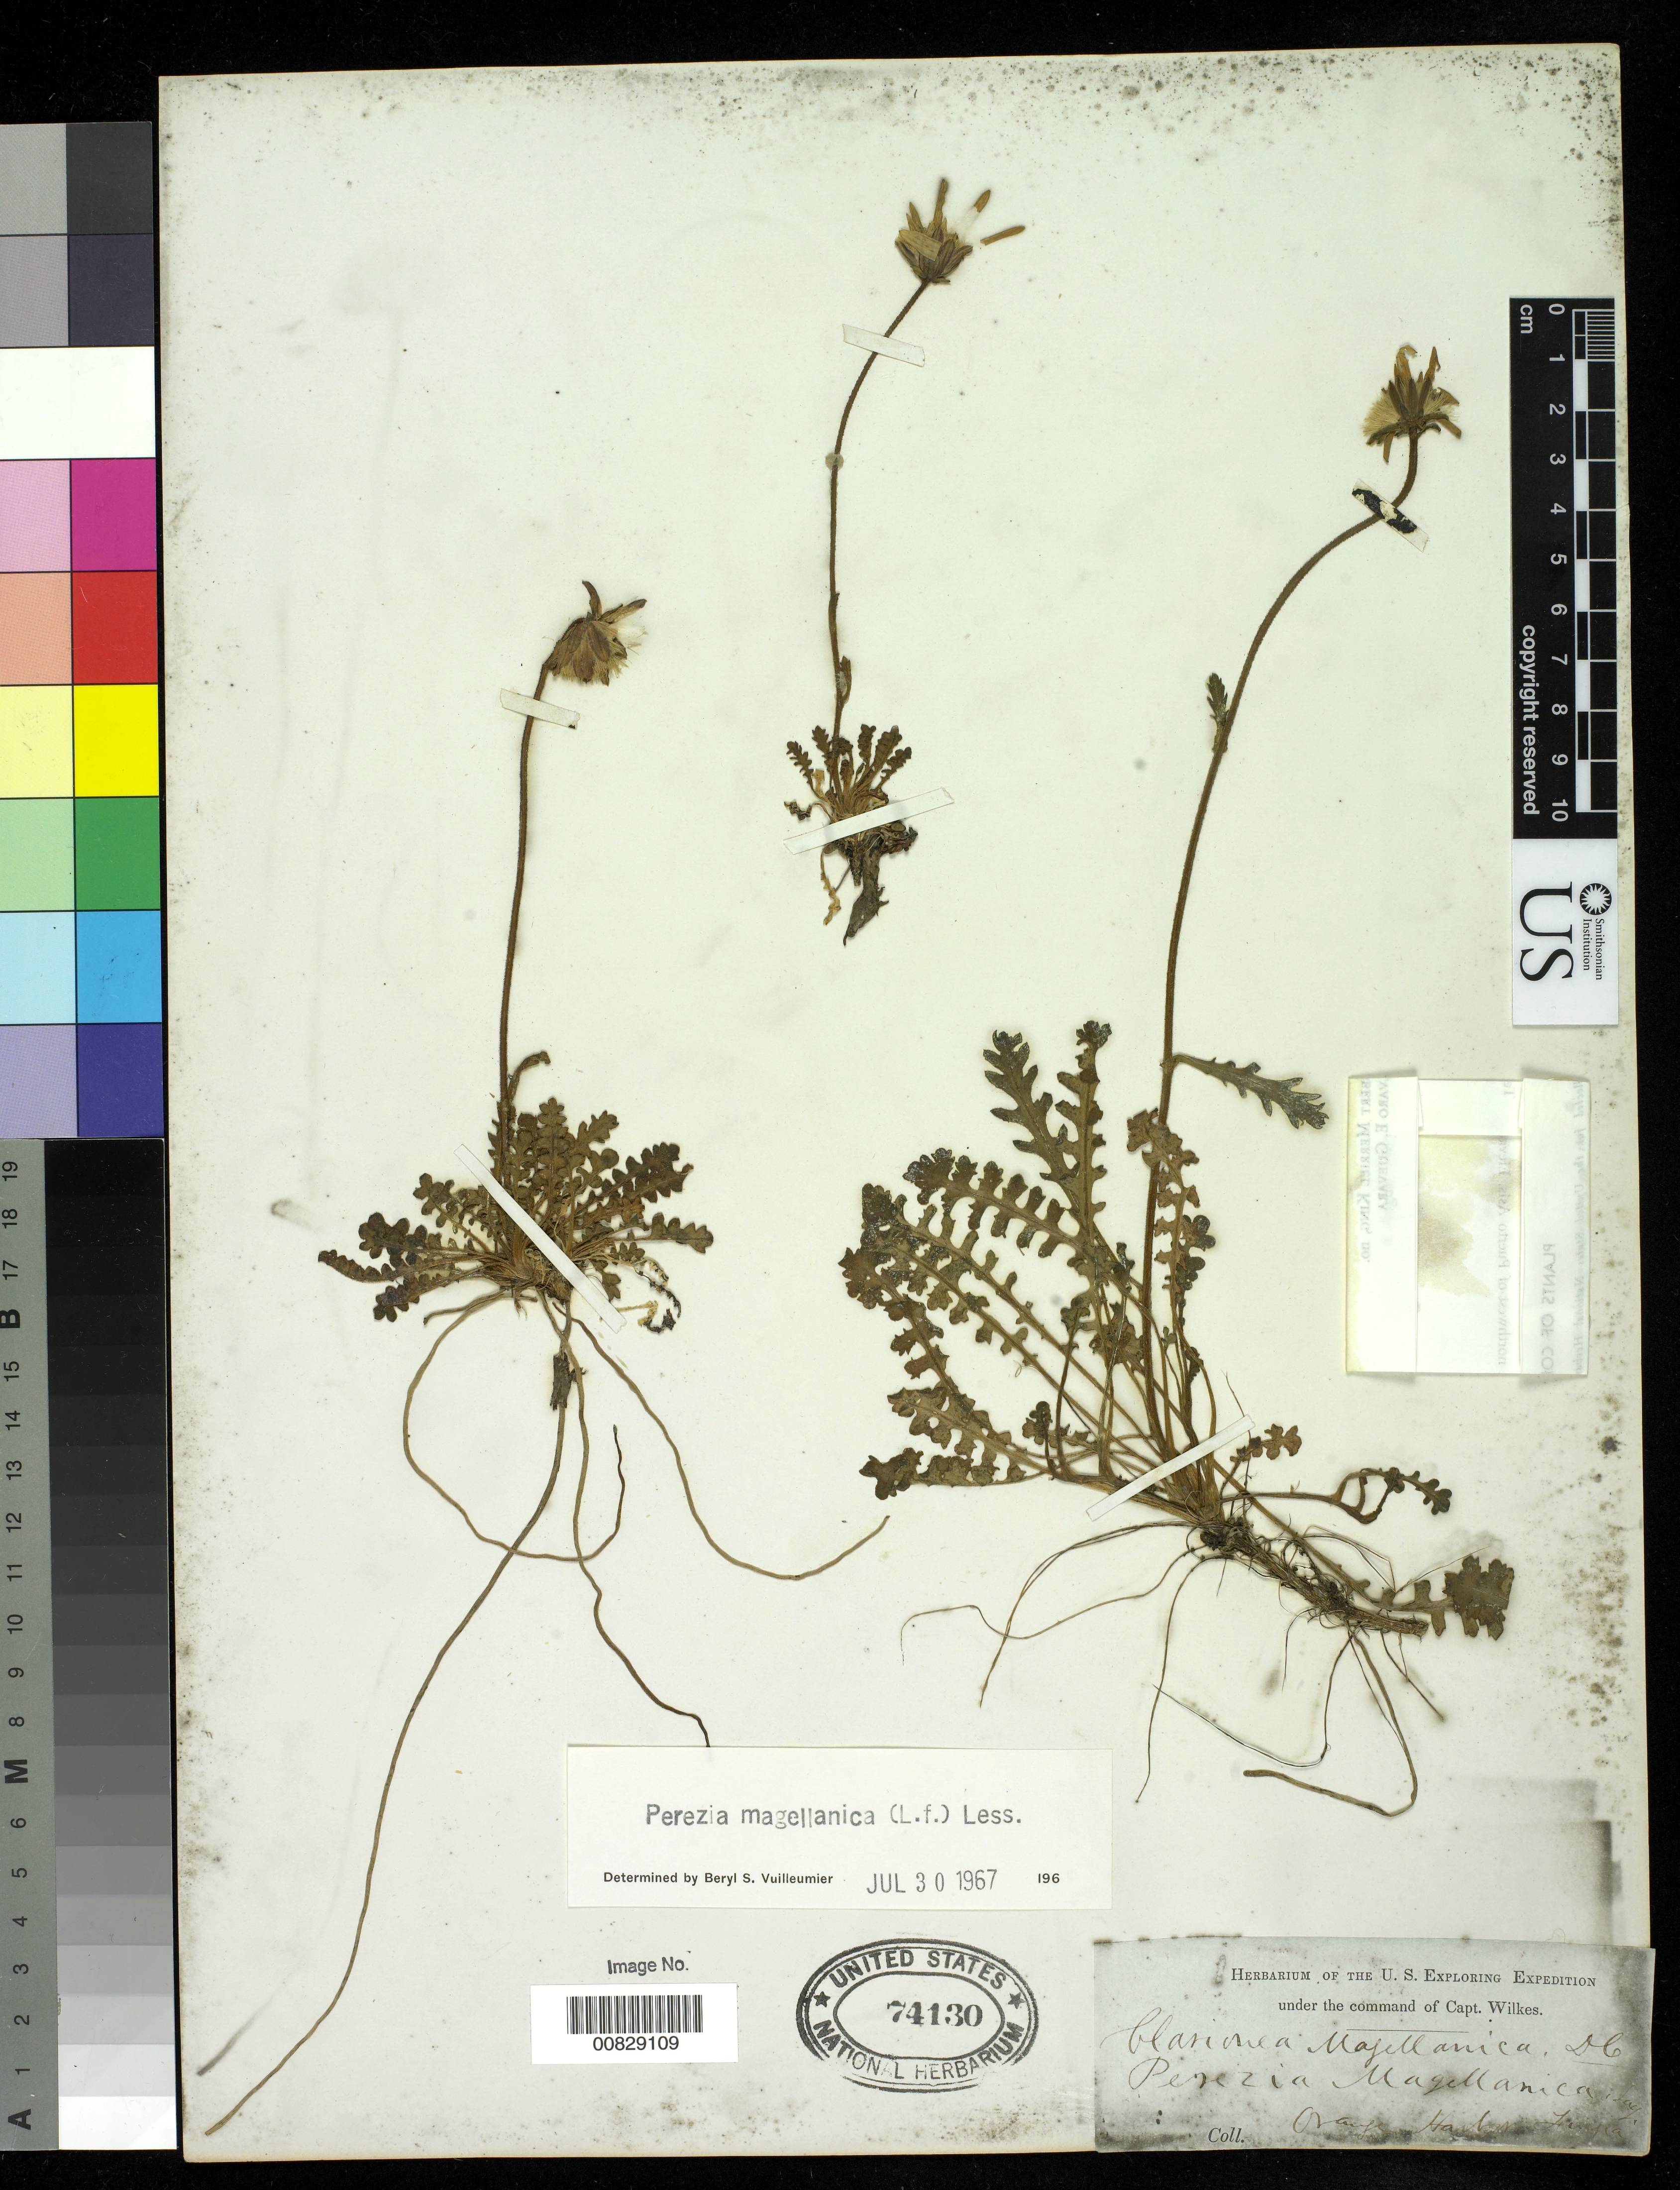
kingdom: Plantae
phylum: Tracheophyta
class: Magnoliopsida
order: Asterales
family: Asteraceae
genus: Perezia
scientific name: Perezia magellanica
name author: (L. f.) Less.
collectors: Wilkes Explor. Exped.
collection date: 1838/1842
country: Argentina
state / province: Tierra del Fuego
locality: Orange Harbor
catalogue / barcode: US 74130